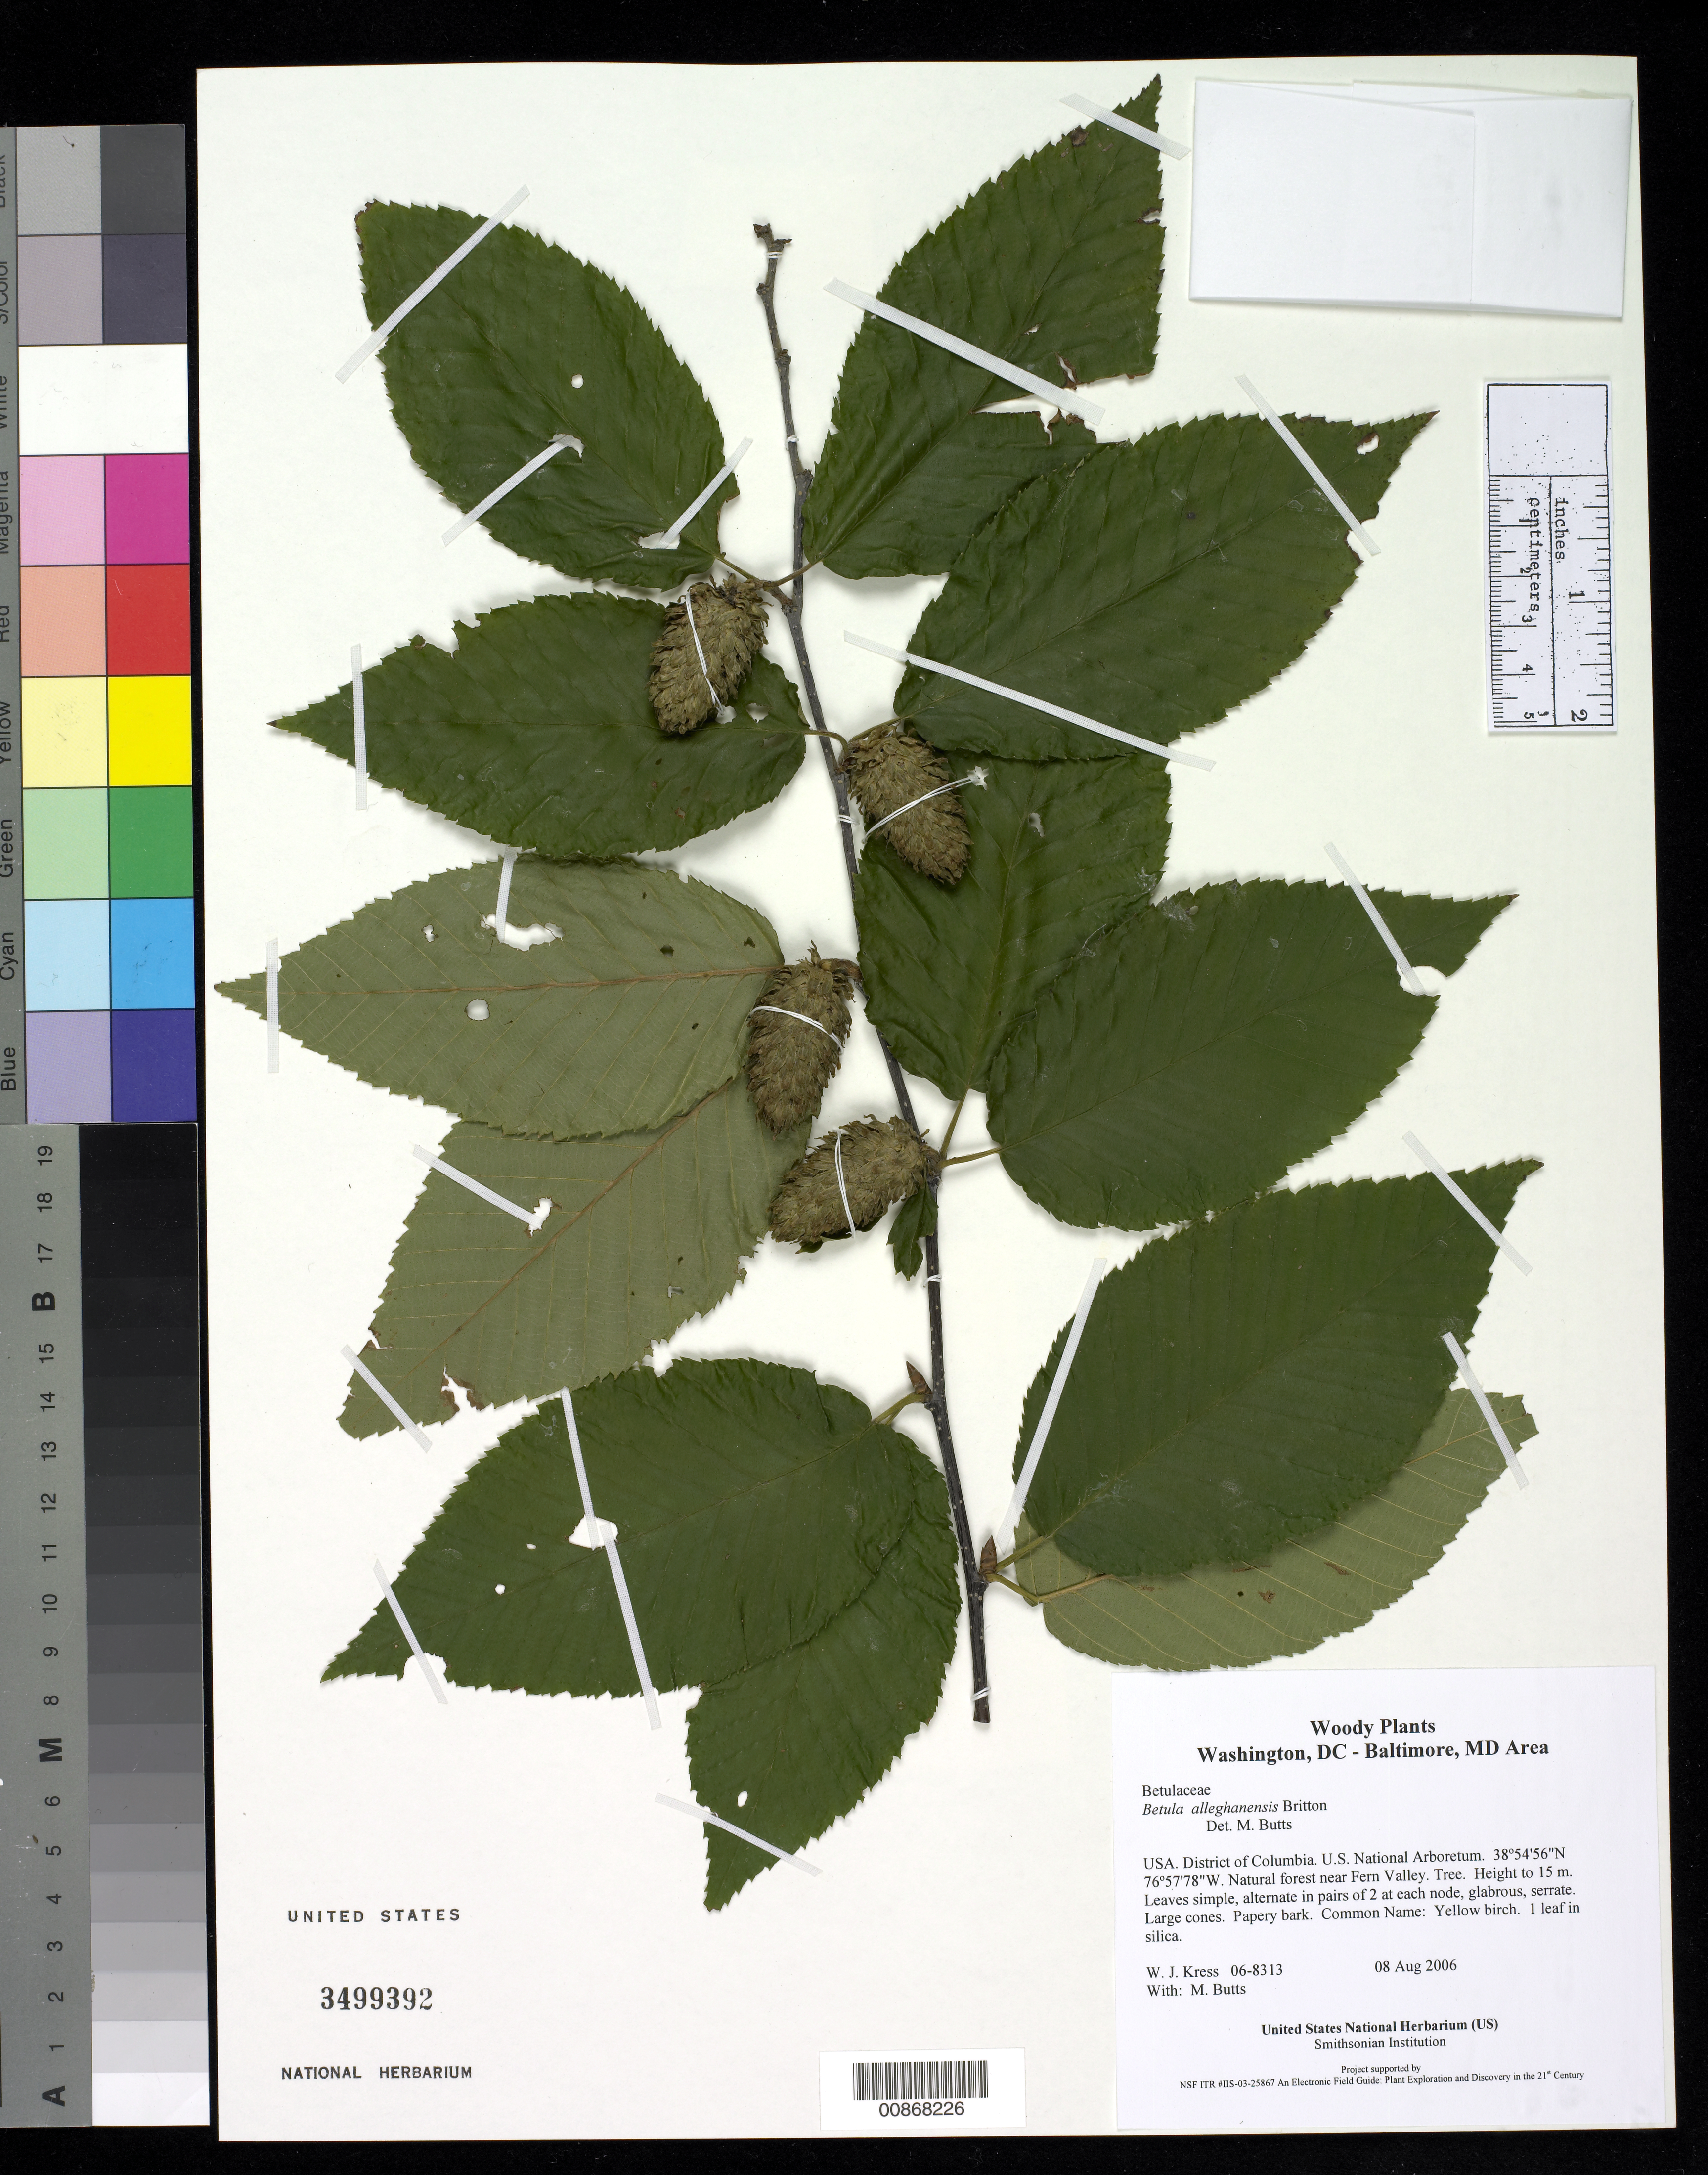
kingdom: Plantae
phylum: Tracheophyta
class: Magnoliopsida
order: Fagales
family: Betulaceae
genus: Betula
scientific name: Betula alleghaniensis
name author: Britton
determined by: Butts, M. B.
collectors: W. J. Kress & M. B. Butts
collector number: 06-8313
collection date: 2006-08-08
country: United States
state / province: District of Columbia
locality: U.S. National Arboretum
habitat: Natural forest near Fern Valley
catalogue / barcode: US 3499392